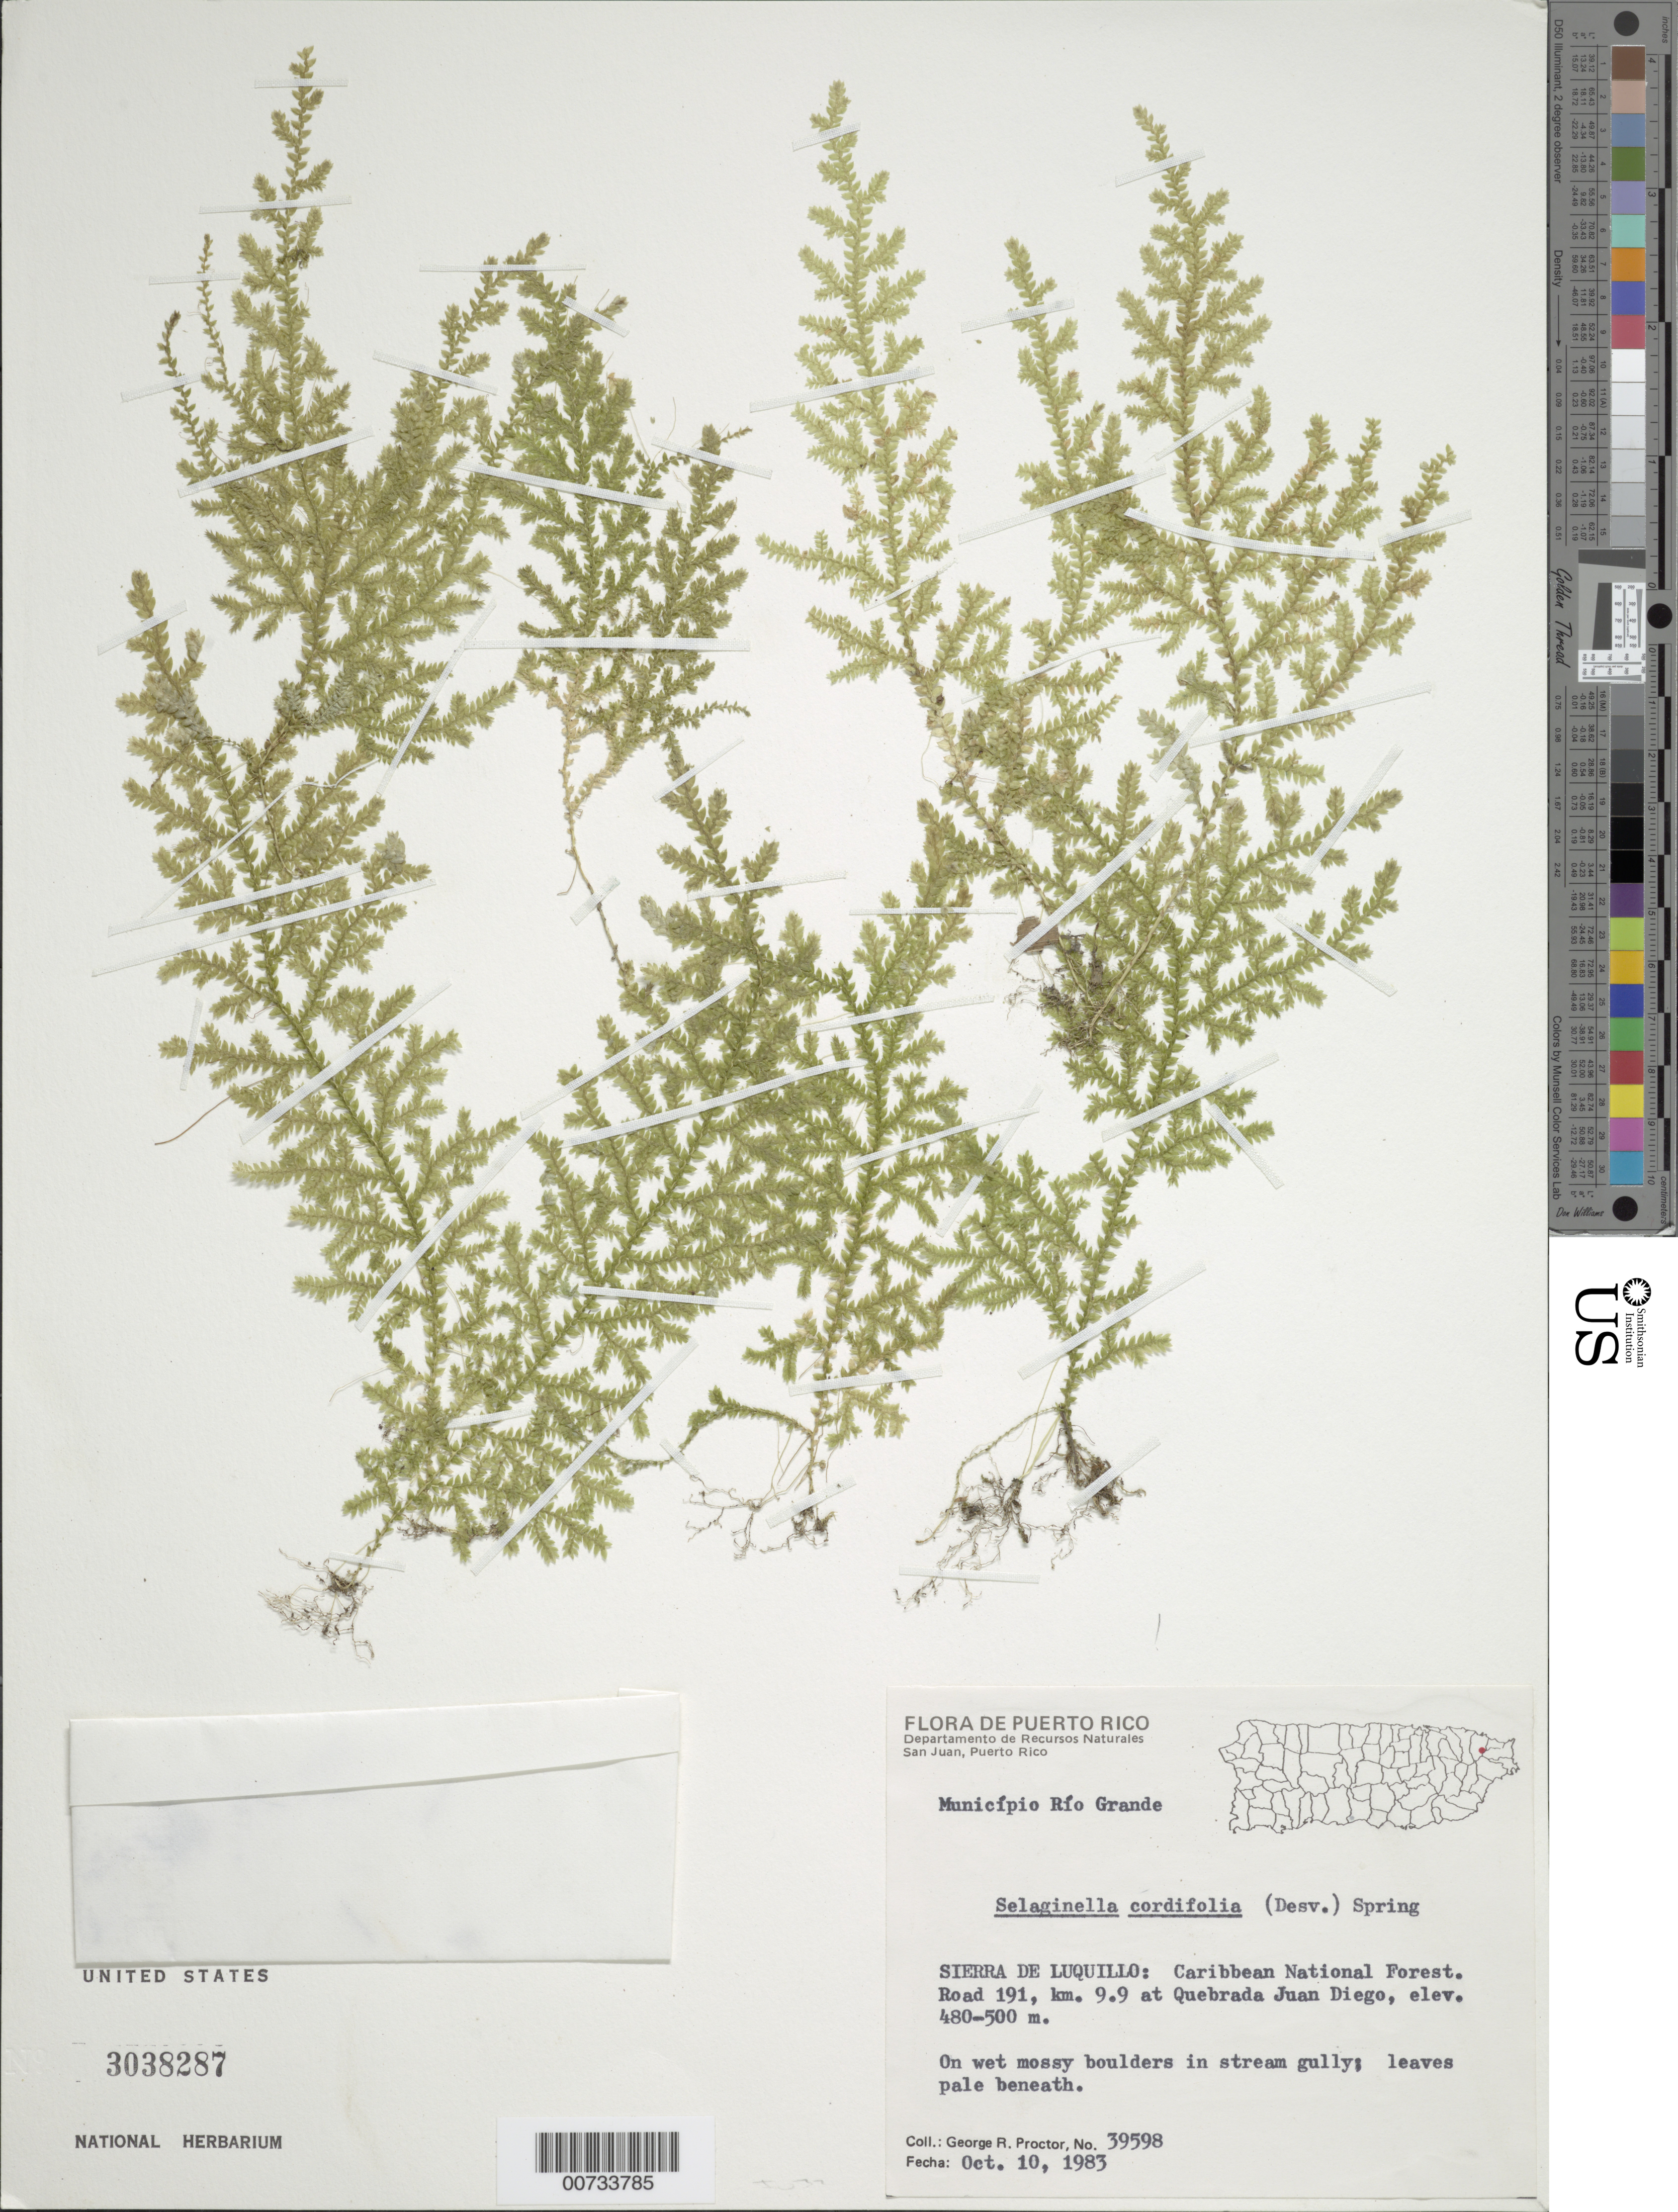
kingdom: Plantae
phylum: Tracheophyta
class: Lycopodiopsida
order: Selaginellales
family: Selaginellaceae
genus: Selaginella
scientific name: Selaginella cordifolia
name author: (Desv. ex Poir.) Spring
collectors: G. R. Proctor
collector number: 39598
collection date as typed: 10 Oct 1983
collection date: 1983-10-10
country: Puerto Rico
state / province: Río Grande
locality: Mun. Rio Grande, Sierra de Luquillo: Carib. Natl. Forest, Road 191, km 9.9 at Quebrada Juan Diego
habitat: On wet mossy boulders in stream gully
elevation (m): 480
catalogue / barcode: US 3038287